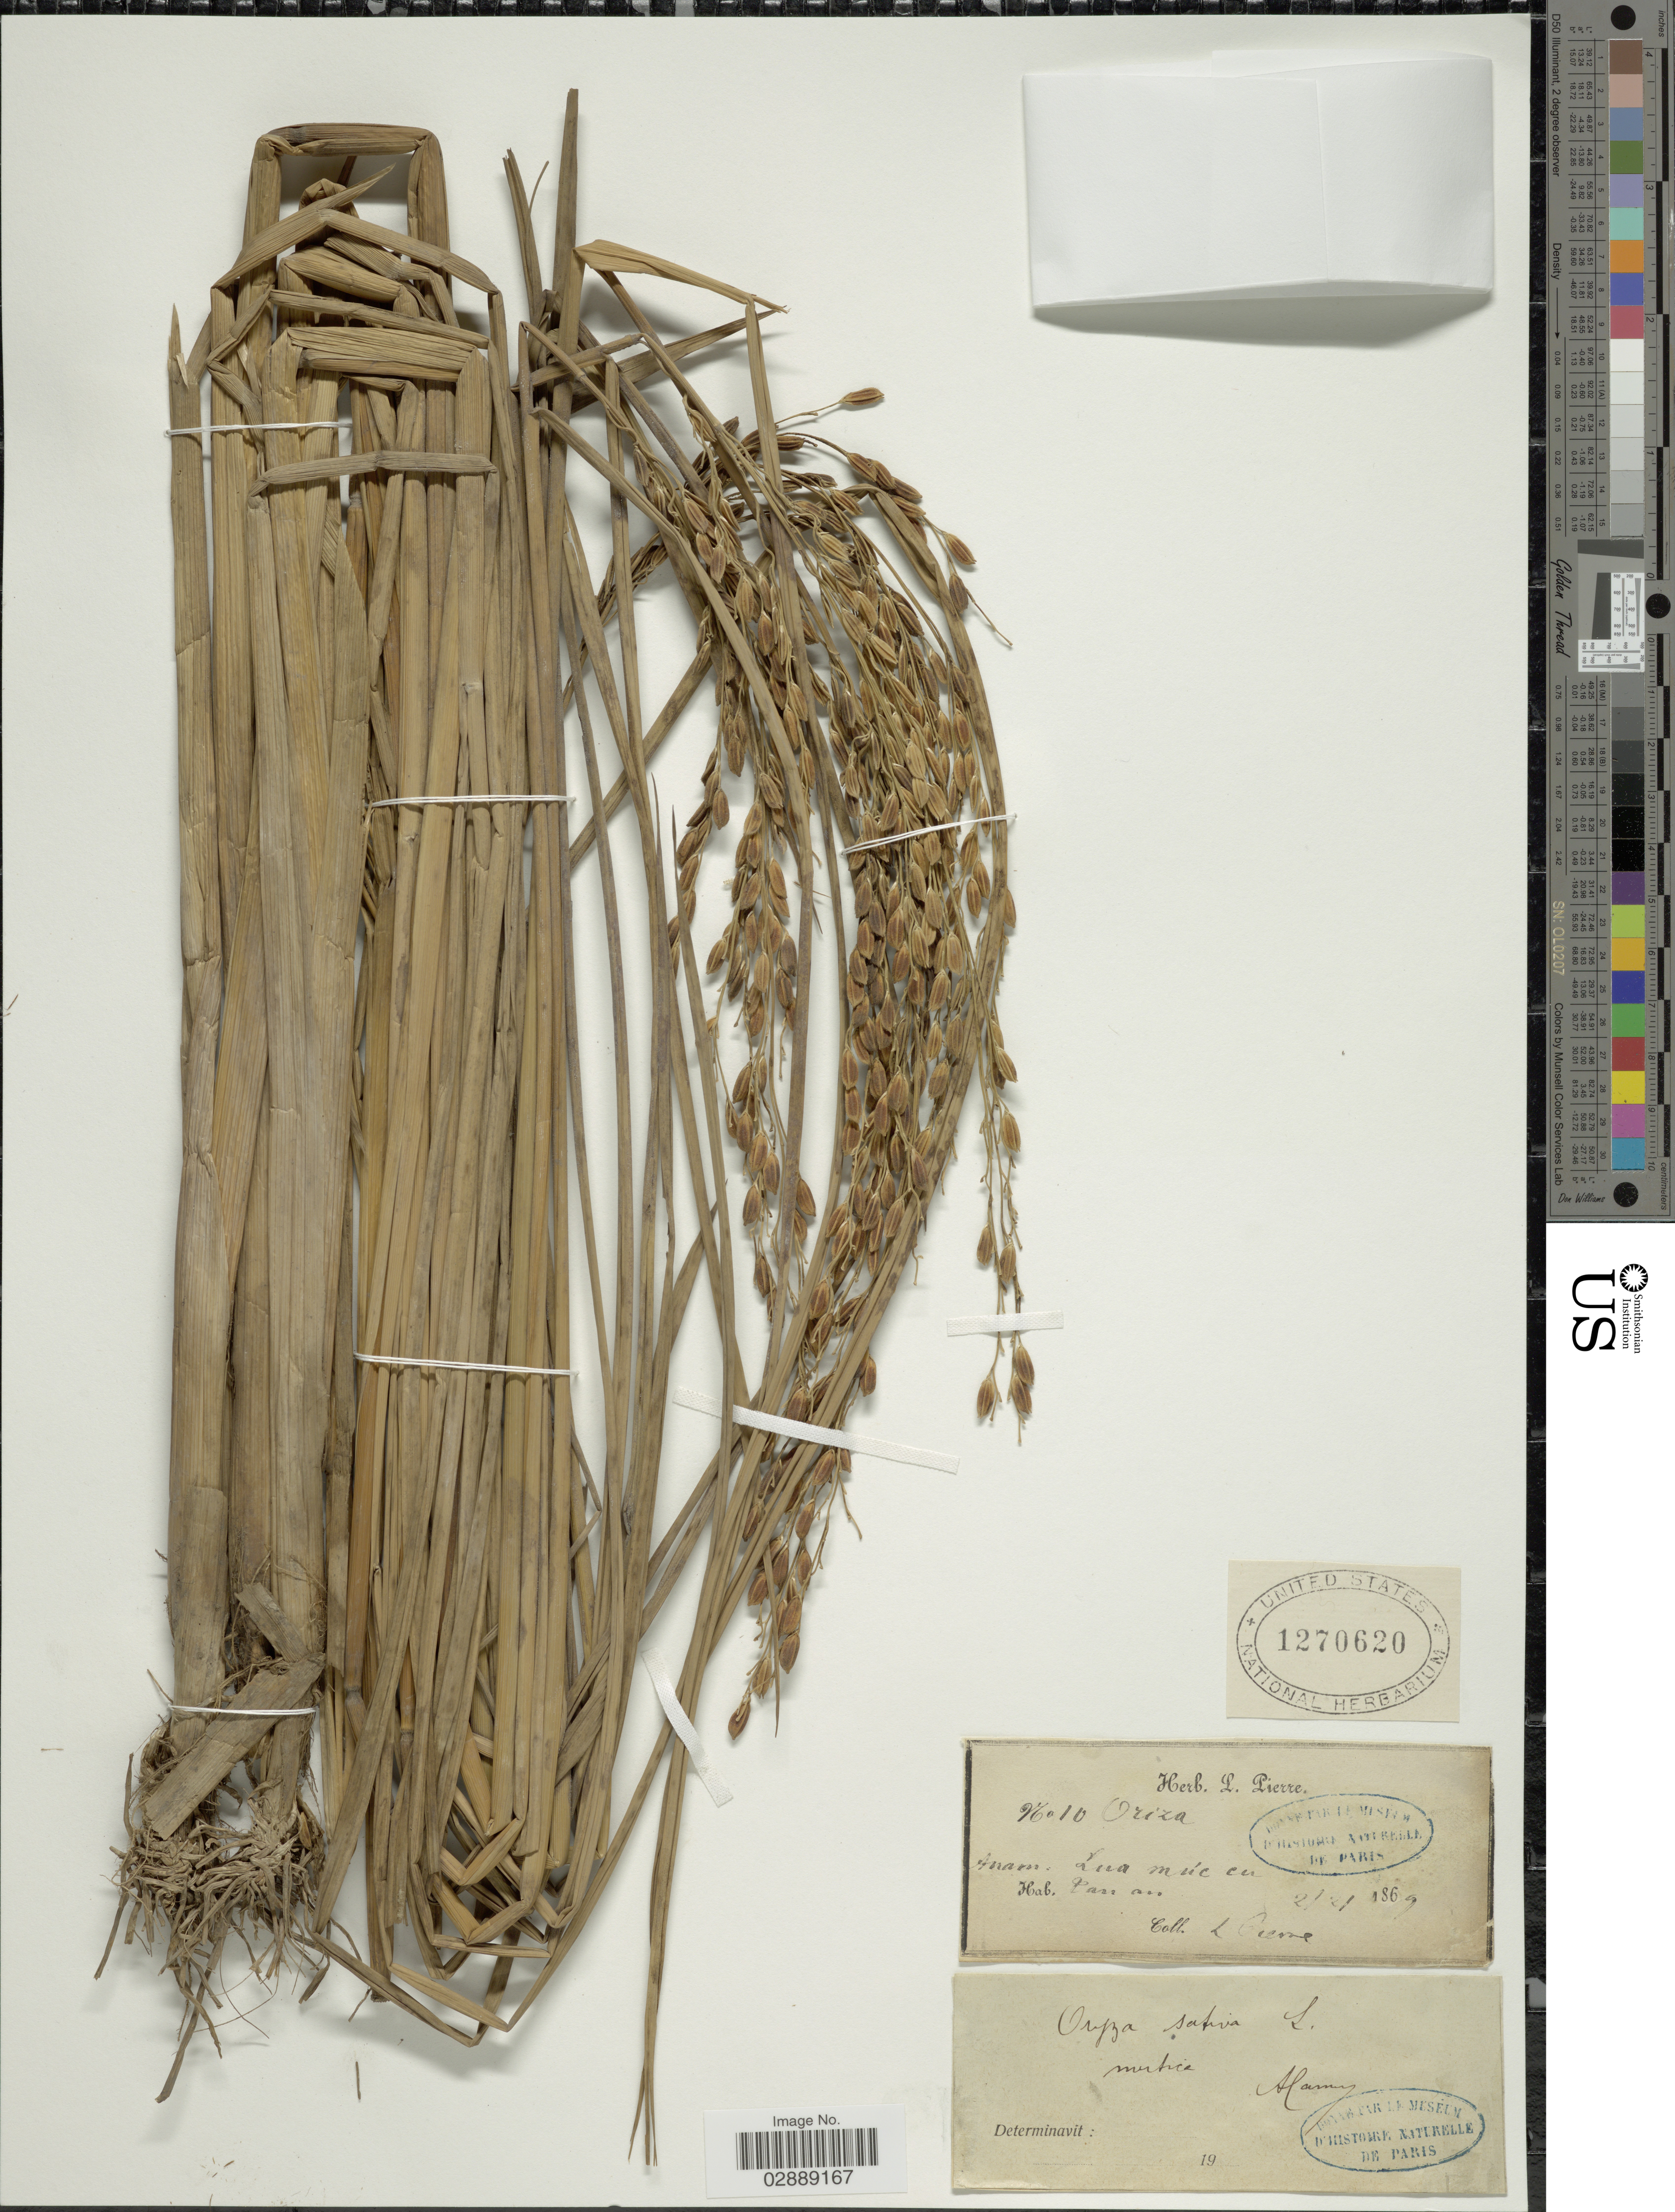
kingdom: Plantae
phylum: Tracheophyta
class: Liliopsida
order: Poales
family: Poaceae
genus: Oryza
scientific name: Oryza sativa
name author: L.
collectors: L. Pierre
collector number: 10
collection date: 1869-02-02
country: Vietnam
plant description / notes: The pressed specimen sheet contains more information written in Vietnamese.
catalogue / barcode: US 1270620